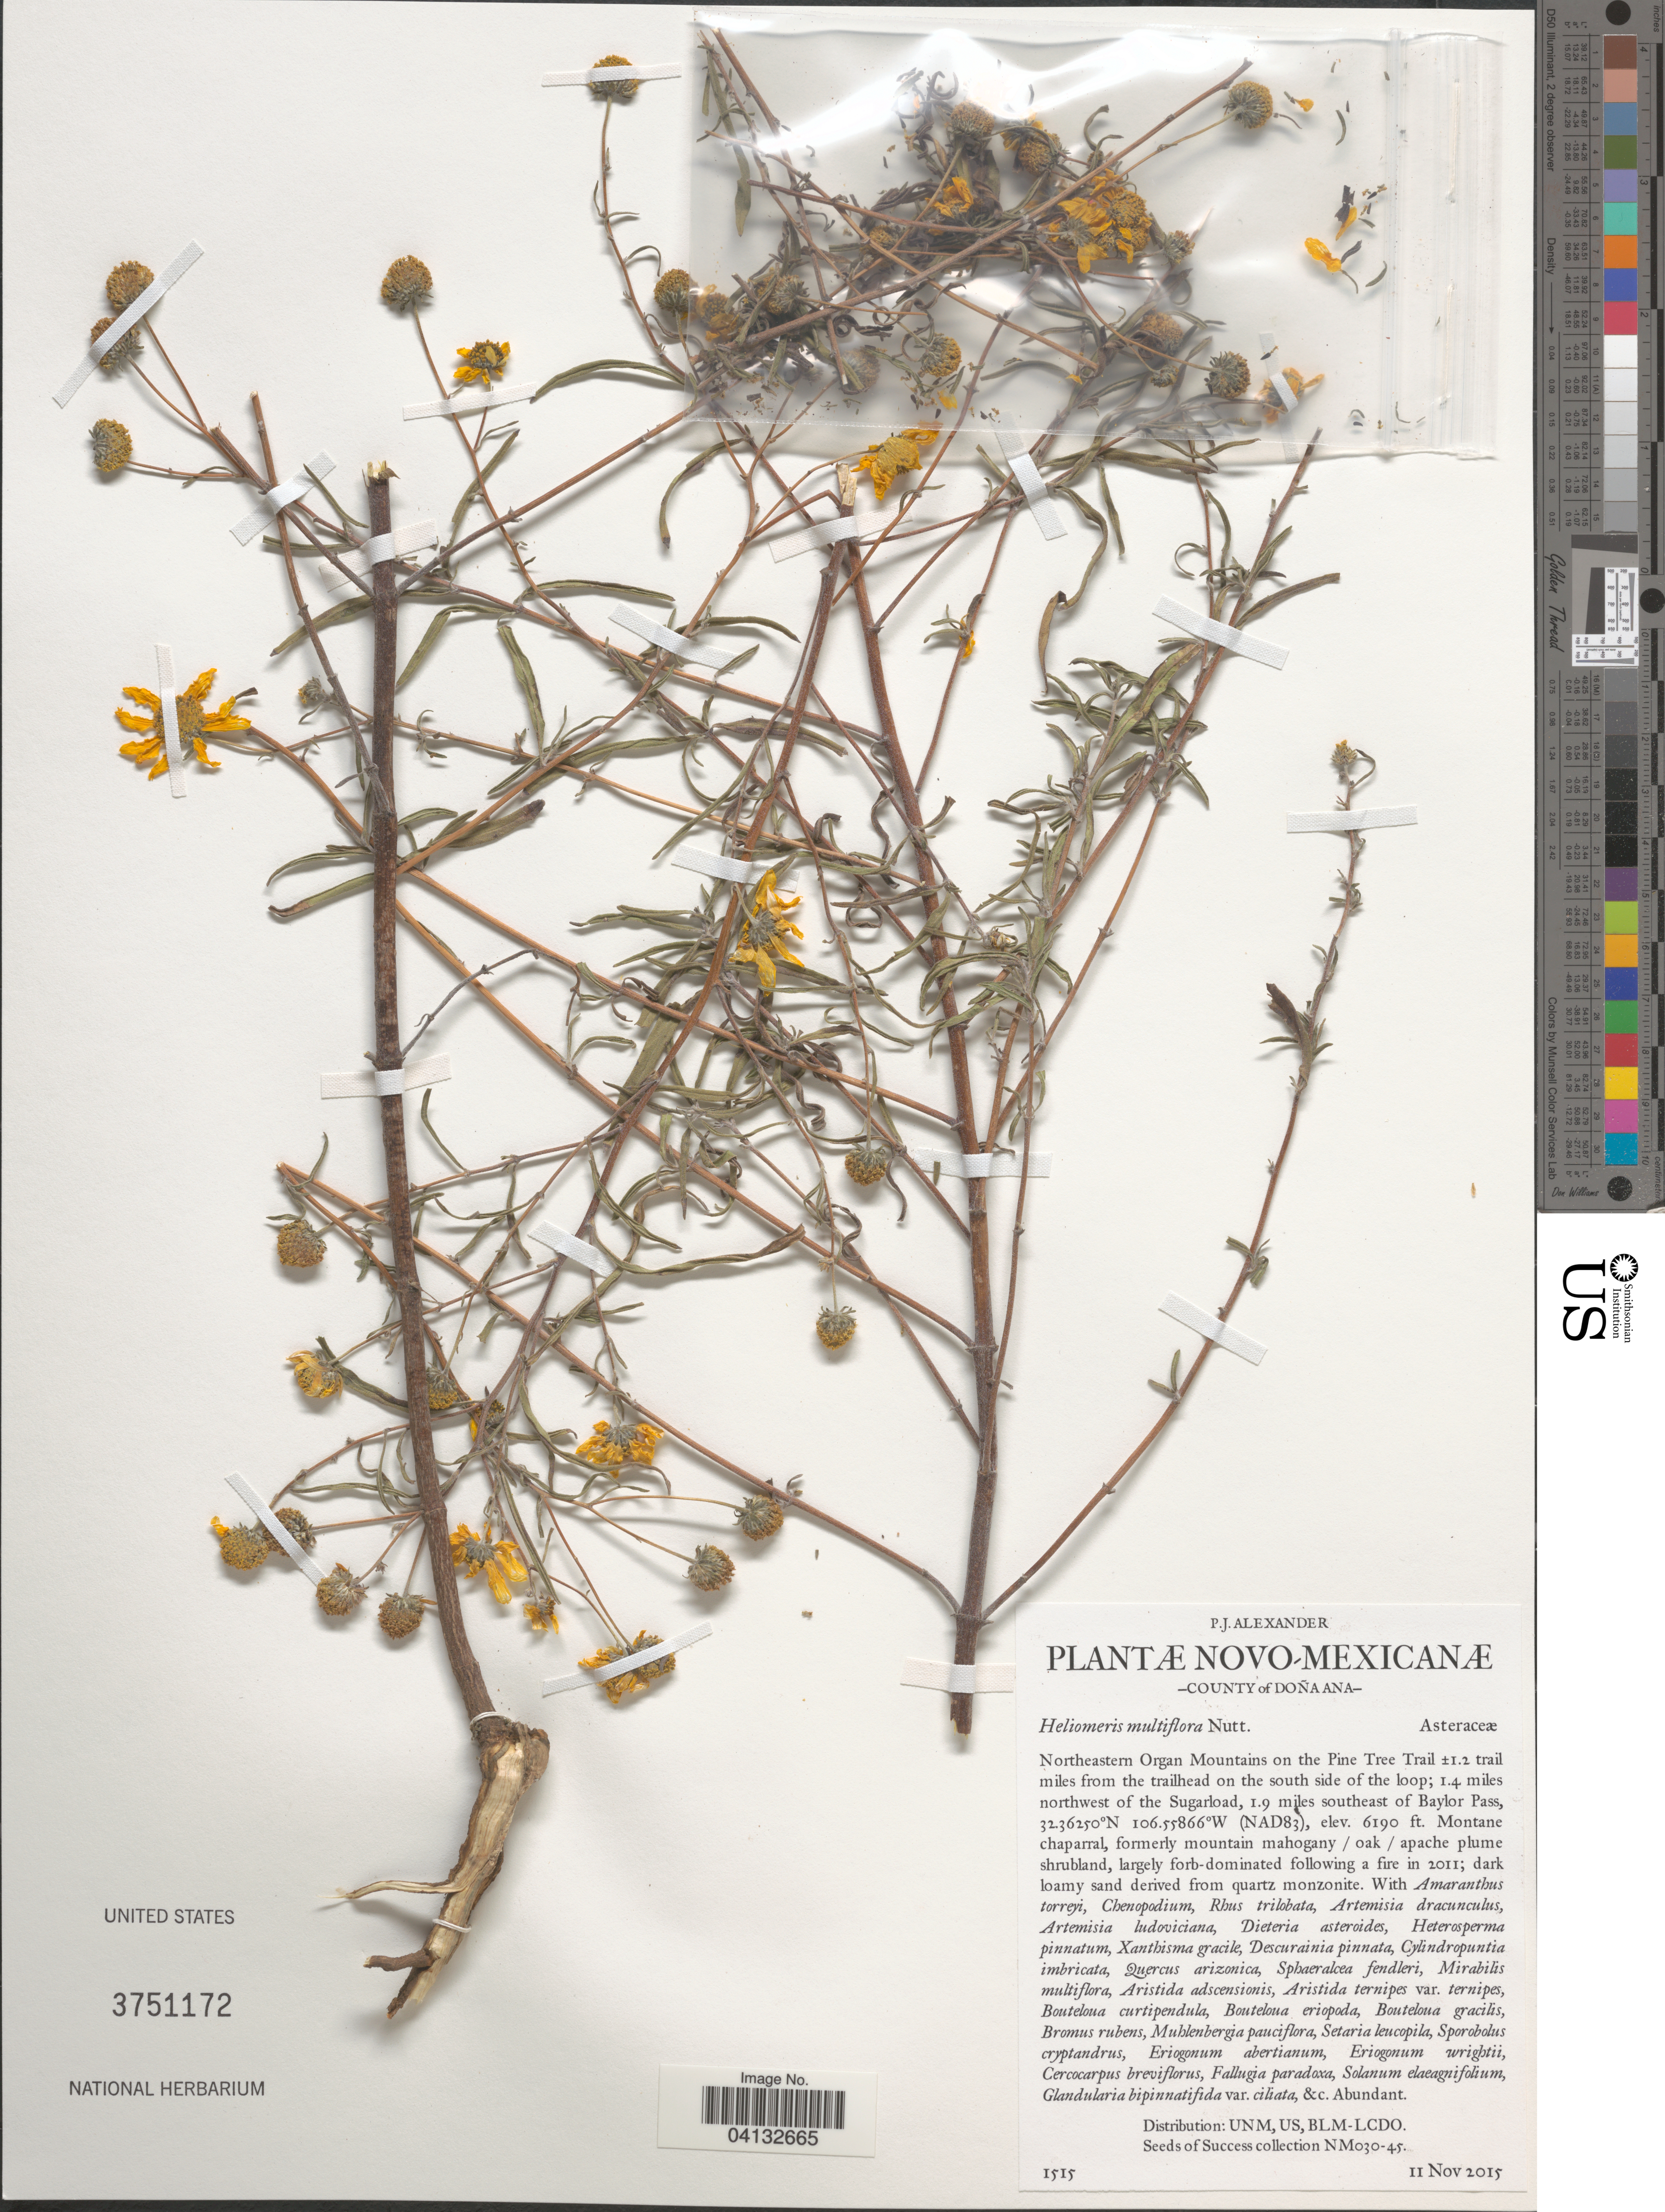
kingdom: Plantae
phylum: Tracheophyta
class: Magnoliopsida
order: Asterales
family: Asteraceae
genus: Heliomeris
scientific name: Heliomeris multiflora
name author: Nutt.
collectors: P. Alexander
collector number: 1515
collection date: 2015-11-11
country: United States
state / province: New Mexico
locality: County of Doña Ana. Northeastern Organ Mountains on the Pine Tree Trail ±1.2 trail miles from the trailhead on the south side of the loop; 1.4 miles northwest of the Sugarload, 1.9 miles southeast of Baylor Pass.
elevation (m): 1887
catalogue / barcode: US 3751172